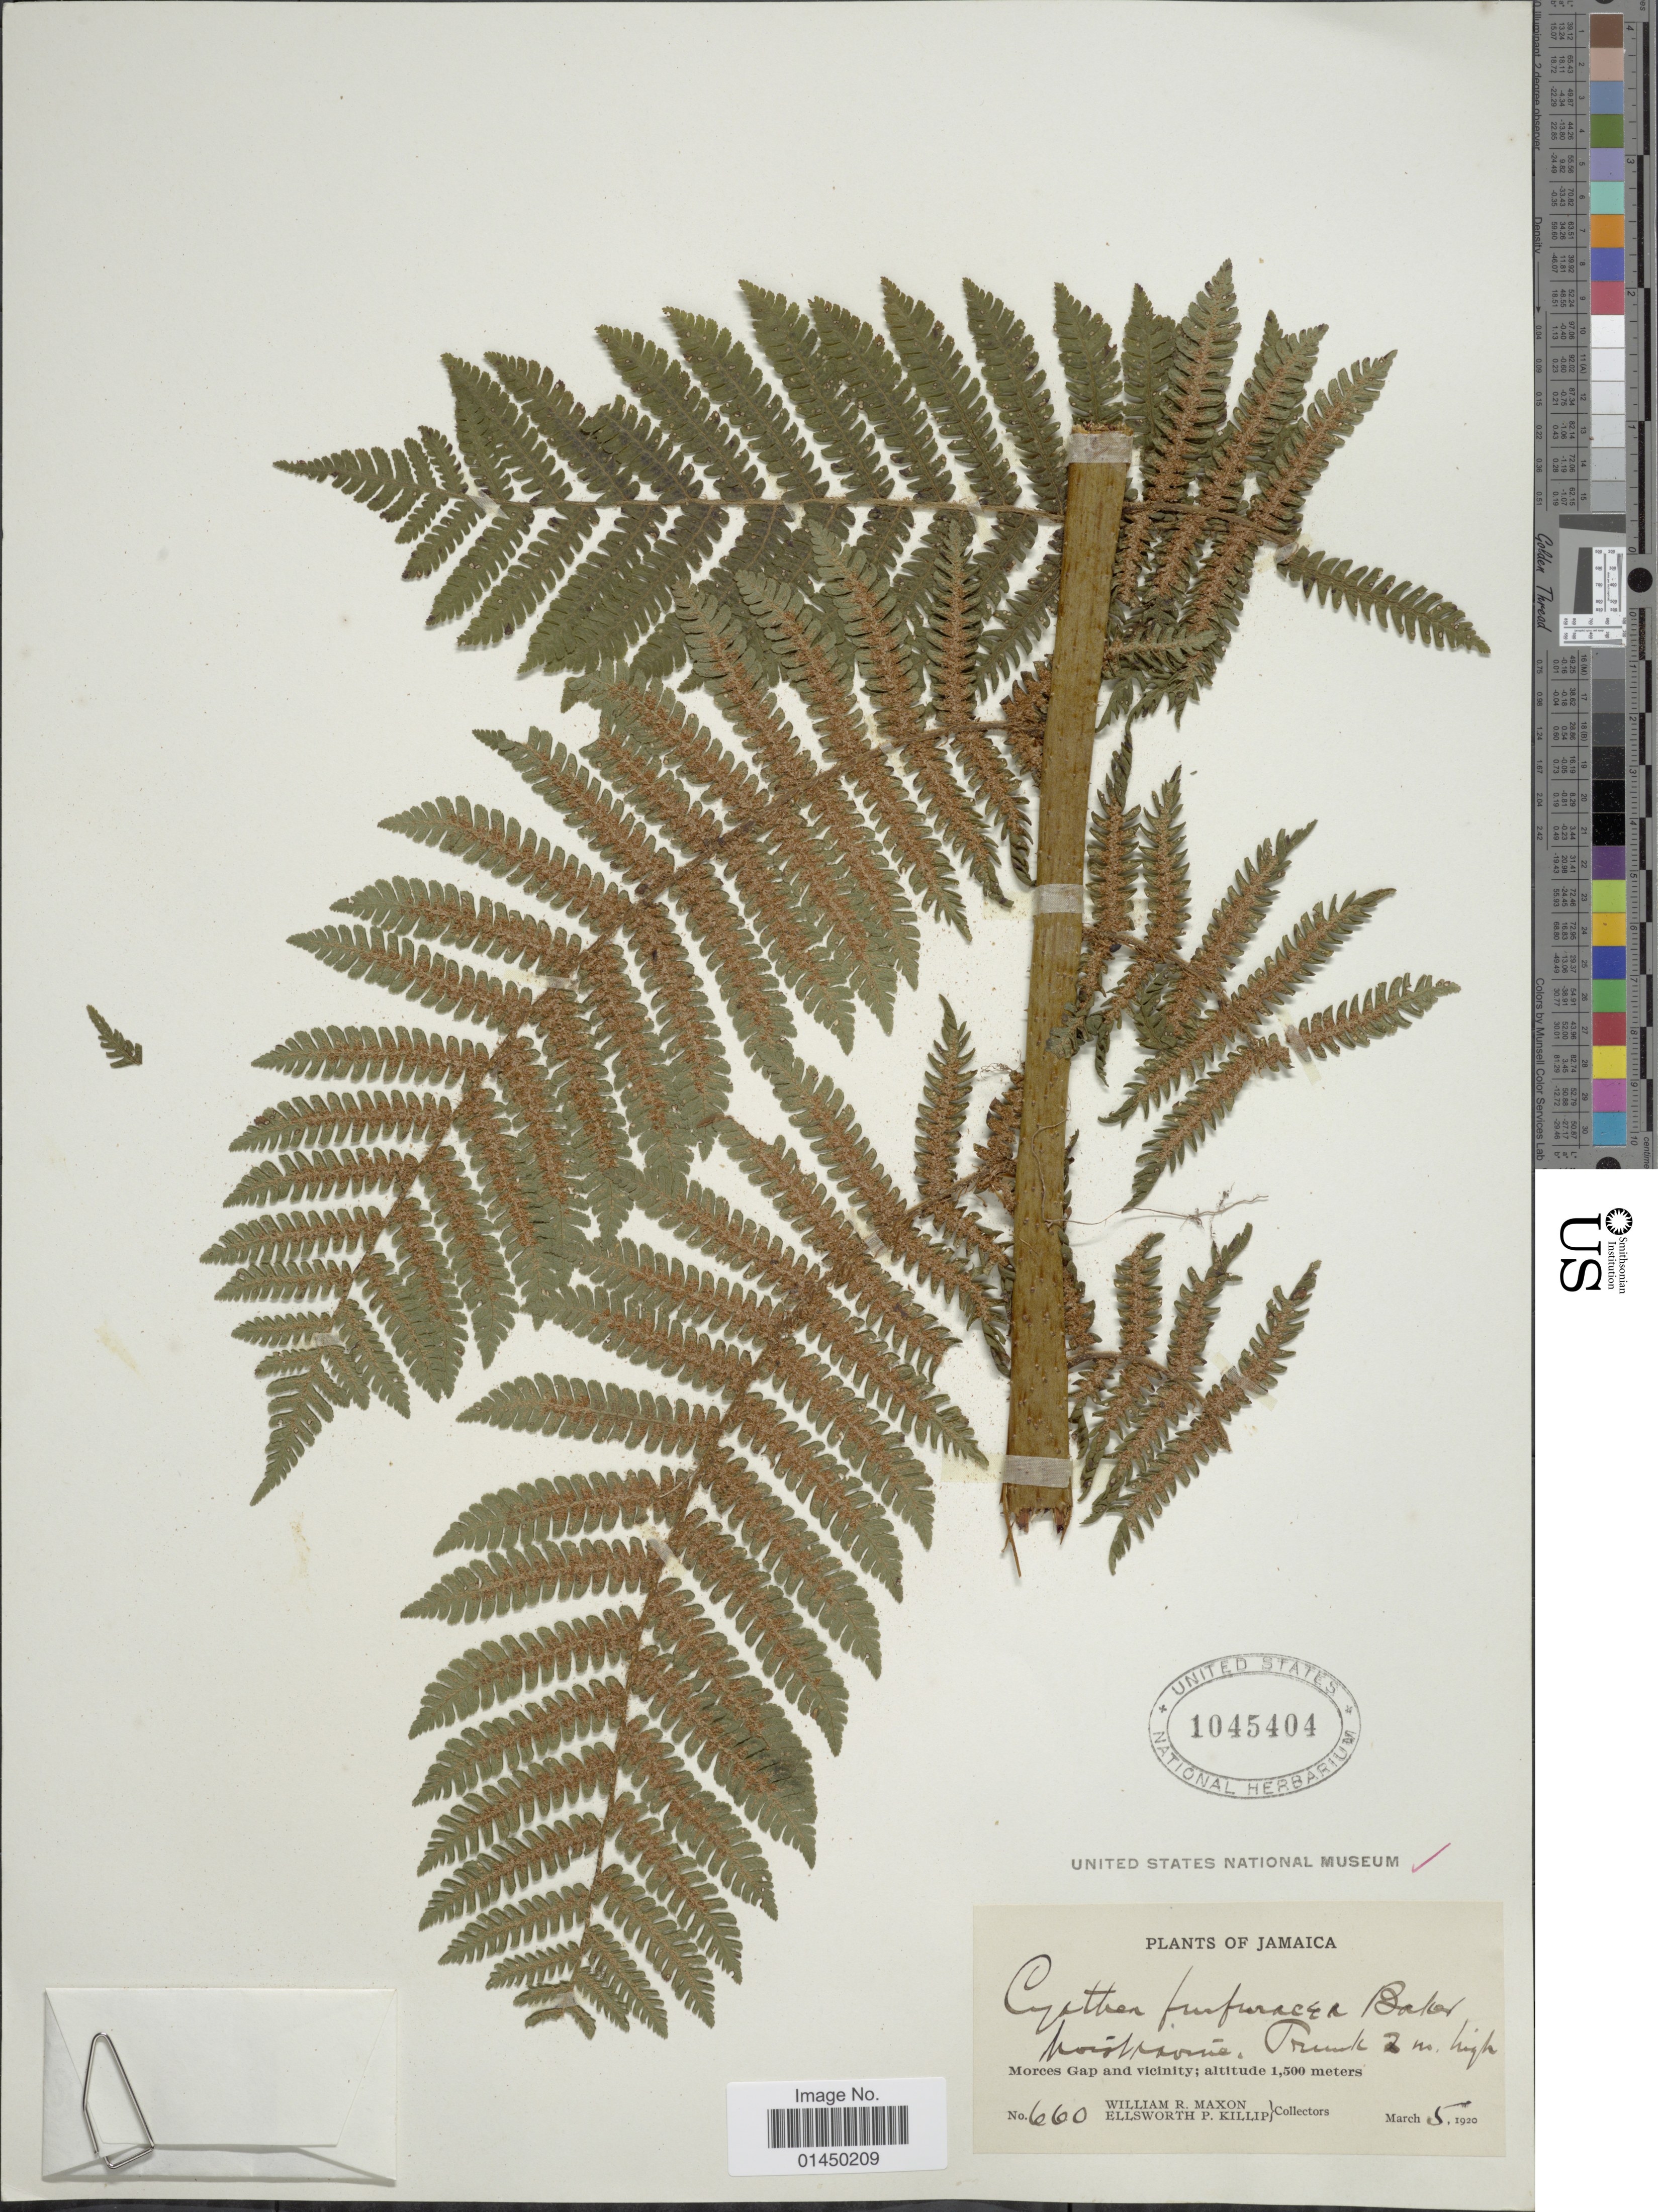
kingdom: Plantae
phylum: Tracheophyta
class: Polypodiopsida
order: Cyatheales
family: Cyatheaceae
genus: Cyathea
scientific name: Cyathea furfuracea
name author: Christ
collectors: W. R. Maxon & E. P. Killip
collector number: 660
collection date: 1920-03-05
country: Jamaica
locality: Morces Gap and vicinity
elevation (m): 1500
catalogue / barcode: US 1045404